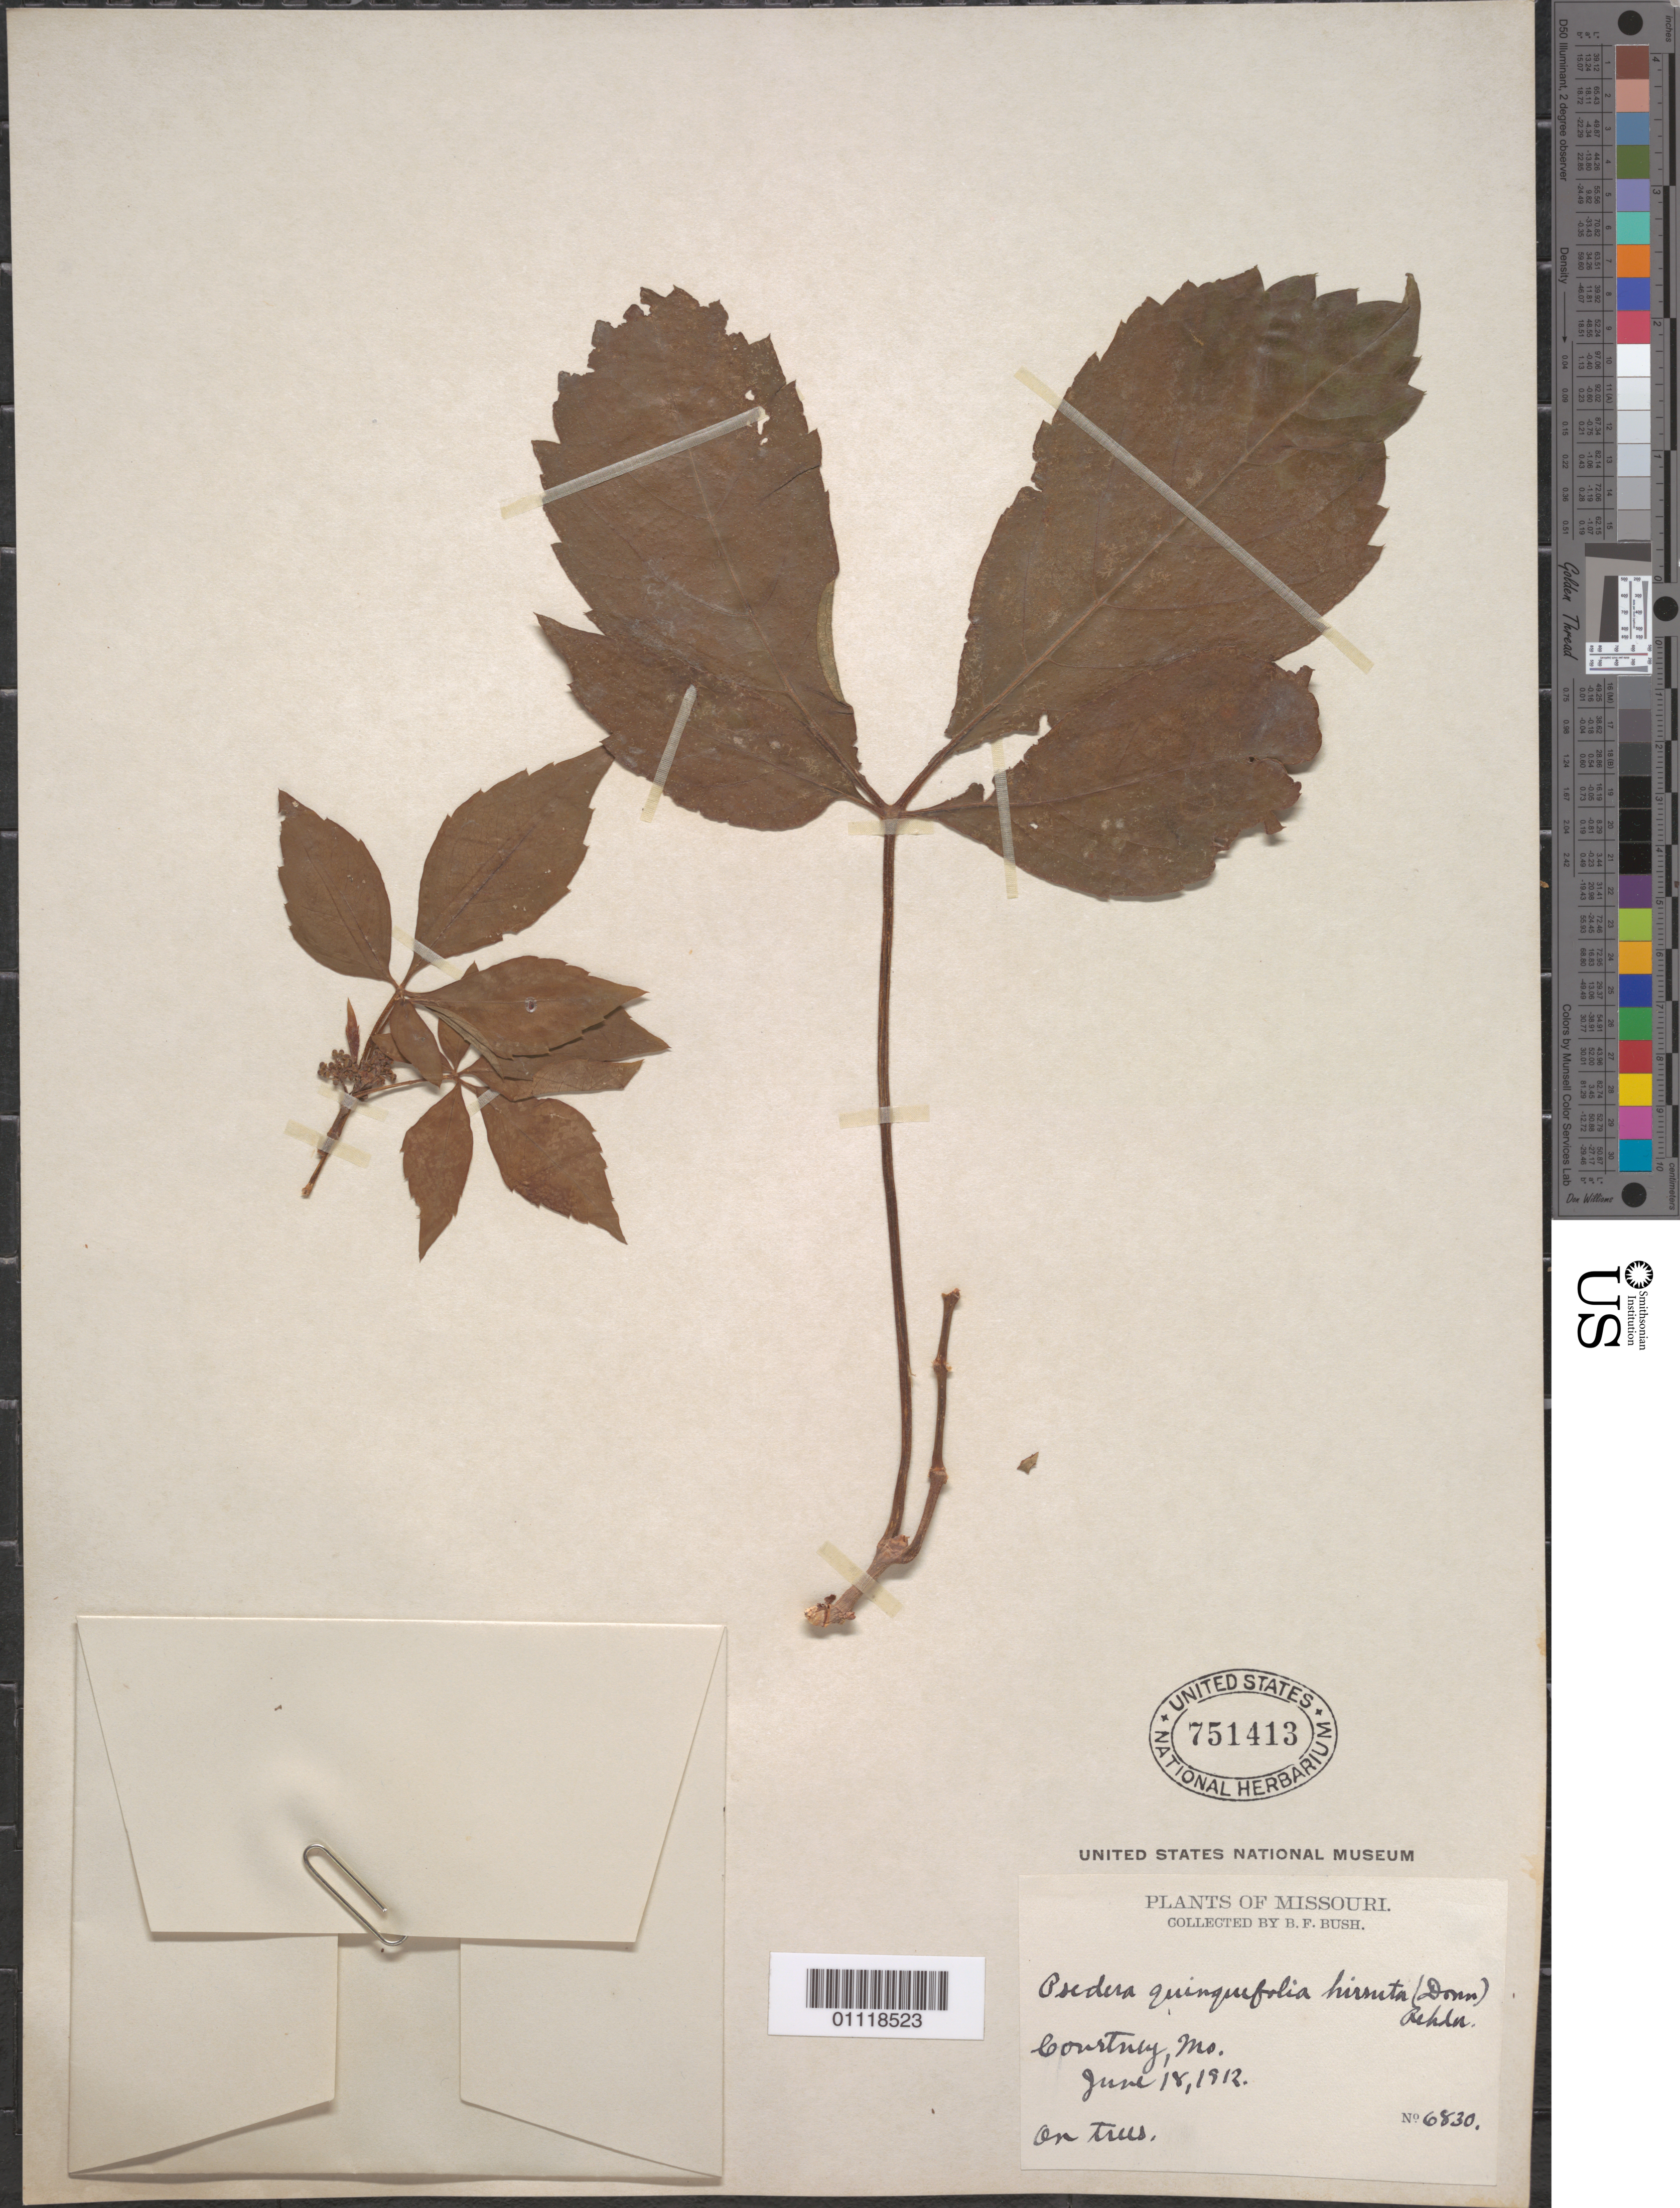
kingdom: Plantae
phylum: Tracheophyta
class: Magnoliopsida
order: Vitales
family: Vitaceae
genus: Parthenocissus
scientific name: Parthenocissus quinquefolia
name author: (L.) Planch.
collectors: B. F. Bush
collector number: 6830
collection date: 1912-06-18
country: United States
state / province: Missouri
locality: Courtney.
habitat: On trees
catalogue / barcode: US 751413